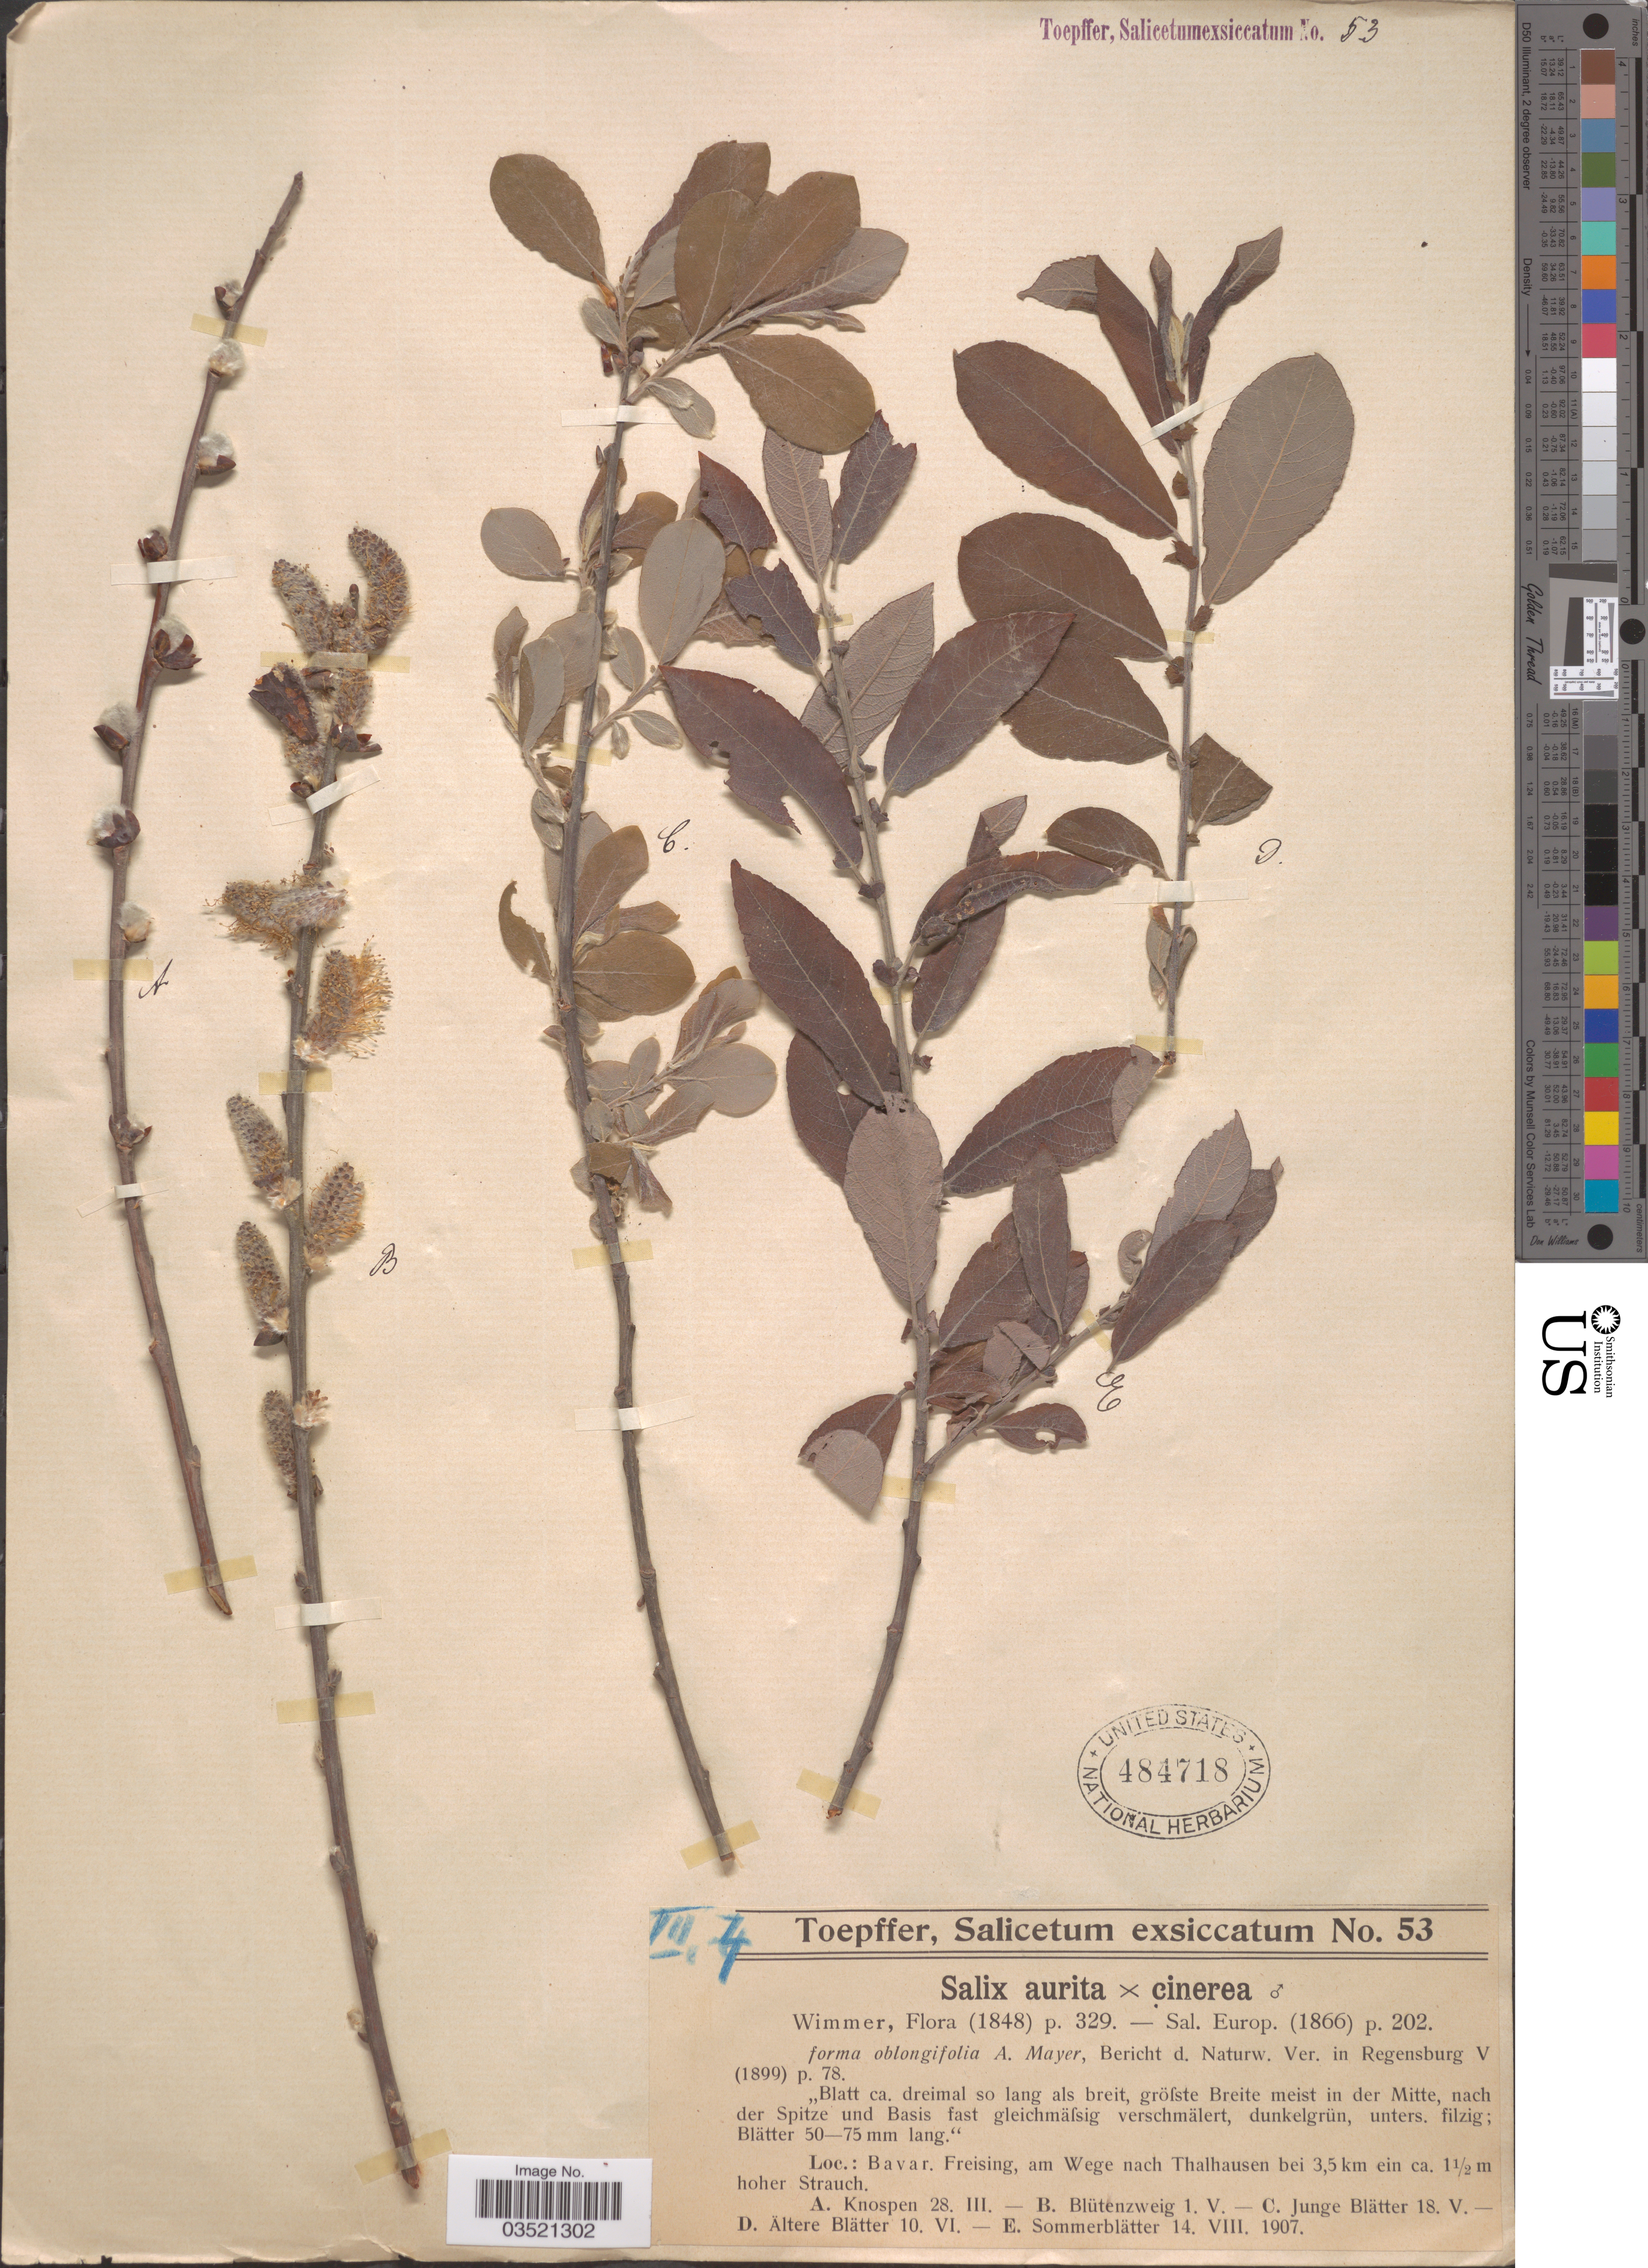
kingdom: Plantae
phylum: Tracheophyta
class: Magnoliopsida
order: Malpighiales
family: Salicaceae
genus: Salix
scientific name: Salix aurita x S. cinerea L.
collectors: A. Toepffer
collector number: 53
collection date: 1907-03-28/1907-08-14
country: Germany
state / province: Bayern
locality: Bavar. Freising, am Wege nach Thalhausen bei 3.5 km ein ca. 1½ m hoher Strauch.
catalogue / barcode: US 484718